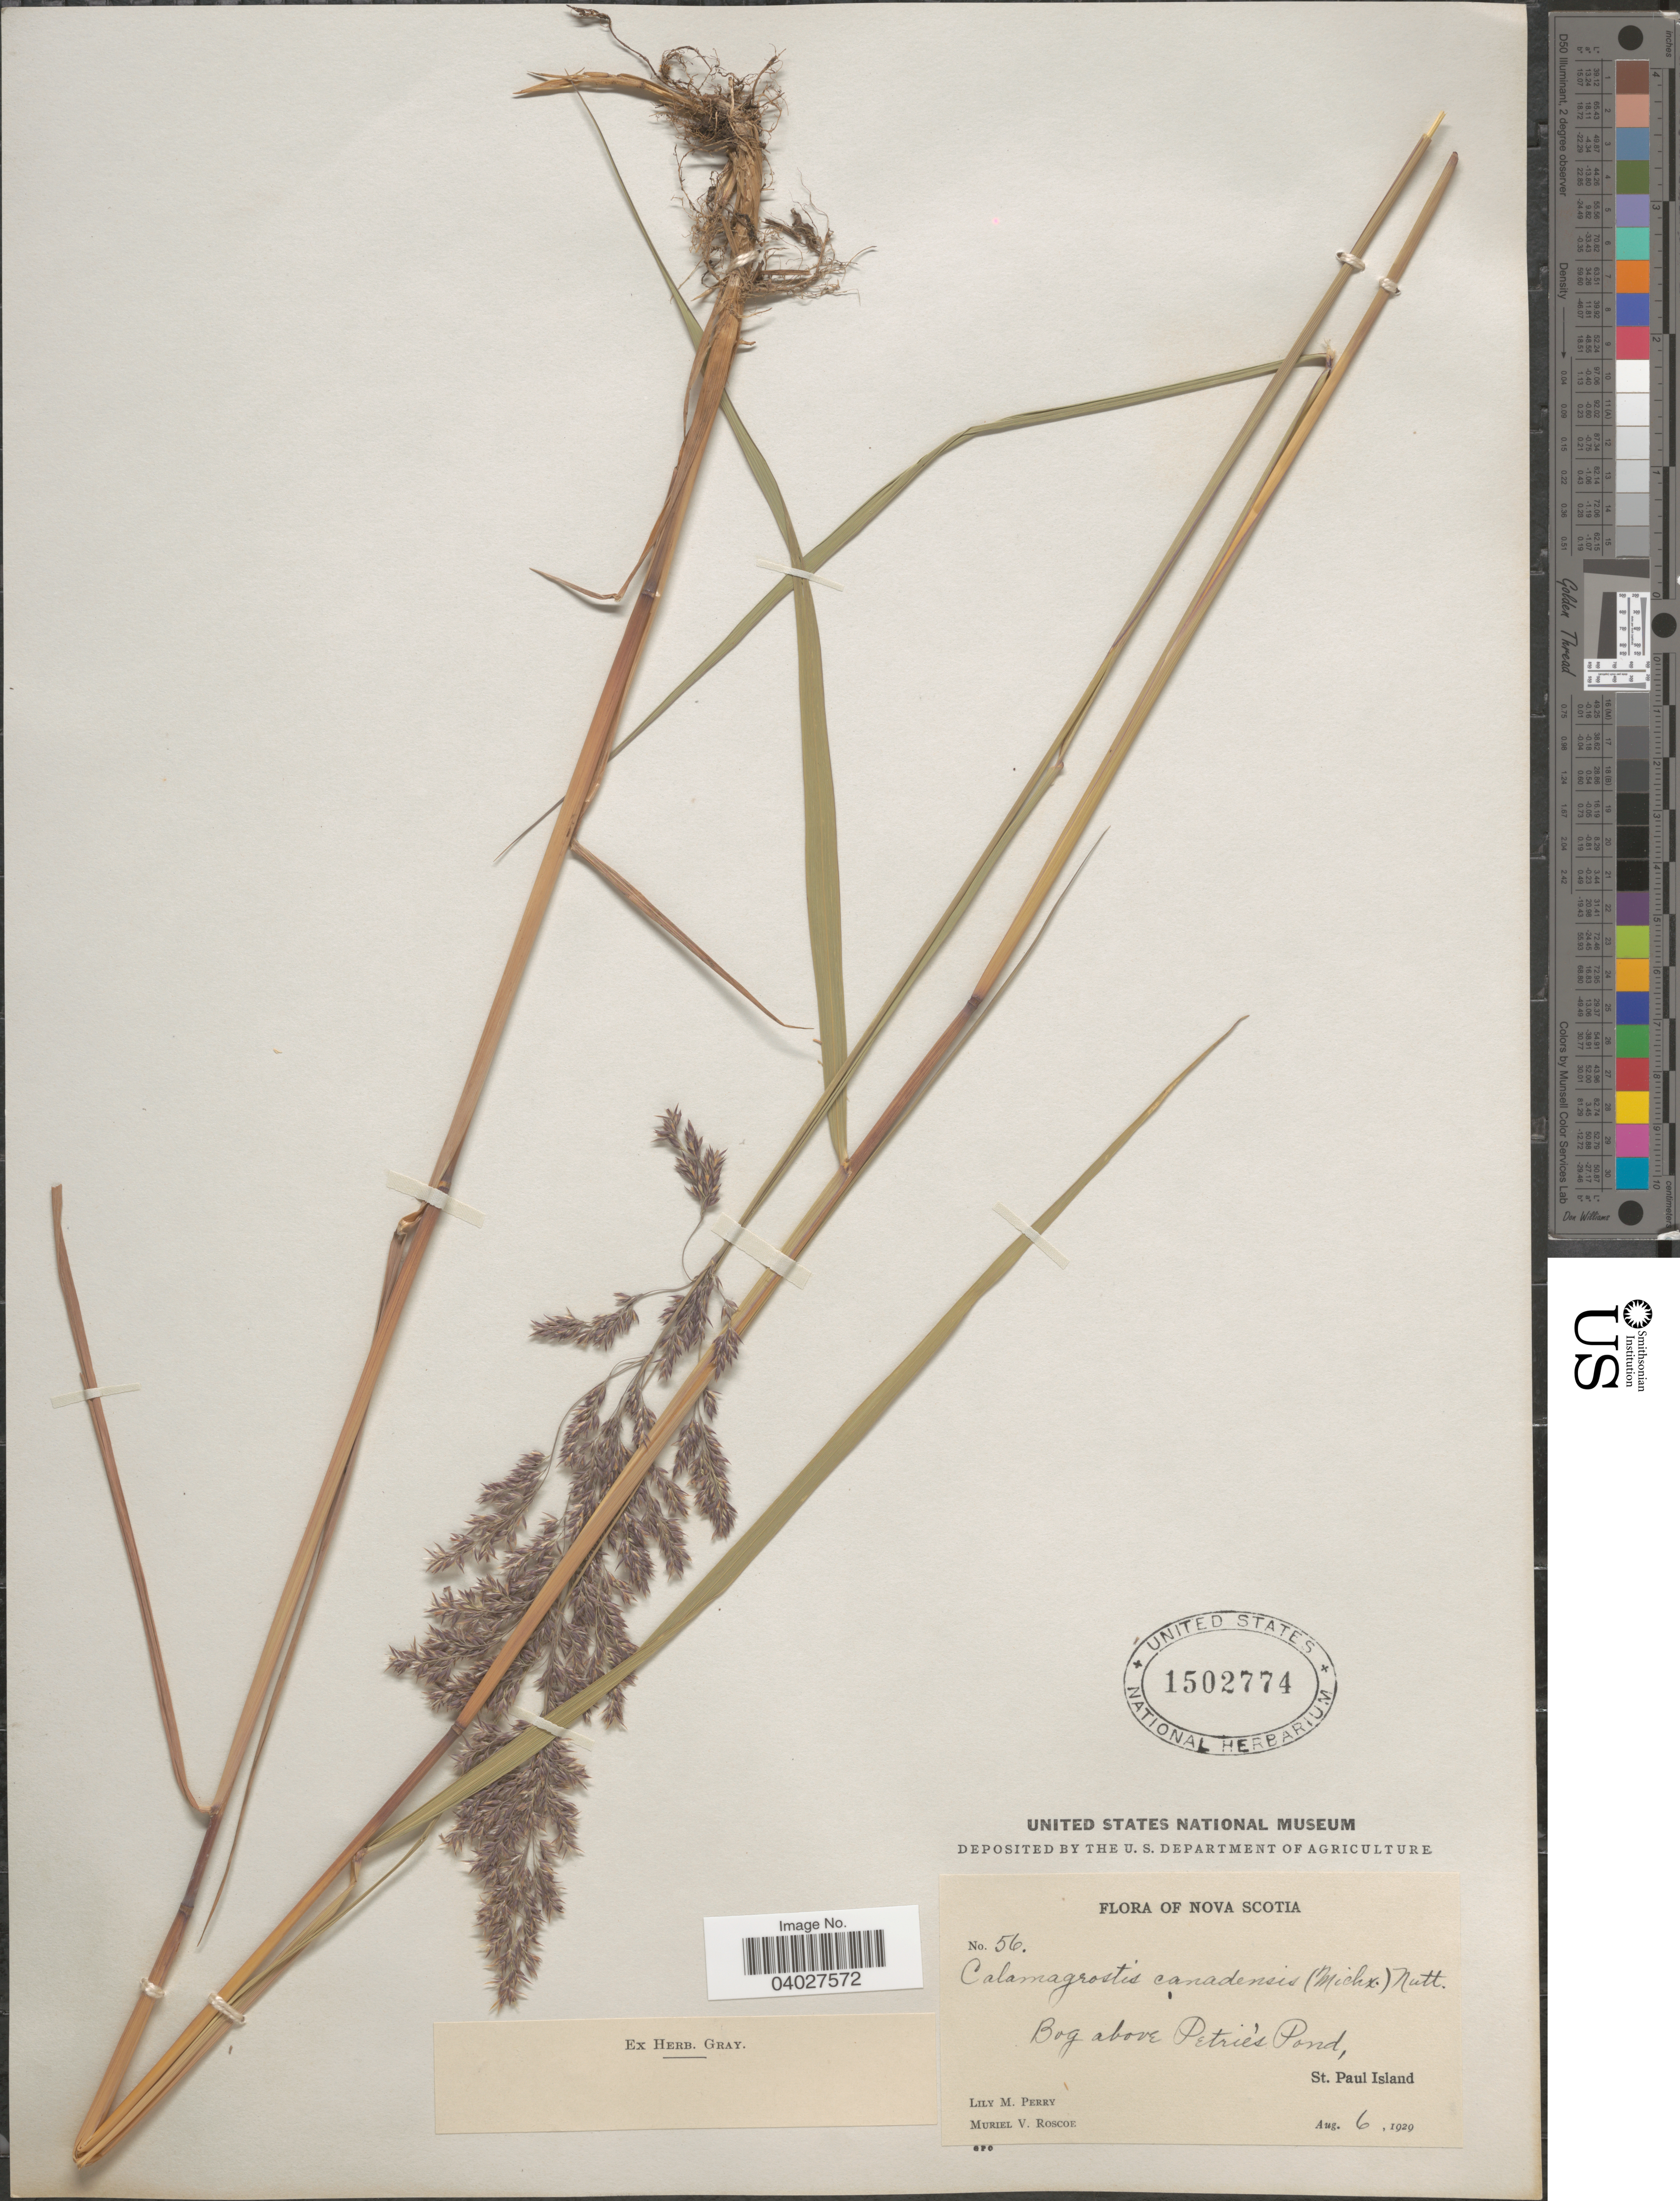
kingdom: Plantae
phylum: Tracheophyta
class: Liliopsida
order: Poales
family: Poaceae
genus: Calamagrostis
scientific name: Calamagrostis canadensis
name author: (Michx.) P. Beauv.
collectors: L. M. Perry & M. Roscoe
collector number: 56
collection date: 1929-08-06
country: Canada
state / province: Nova Scotia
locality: Bog above Petrie's Pond, St. Paul Island.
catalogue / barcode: US 1502774